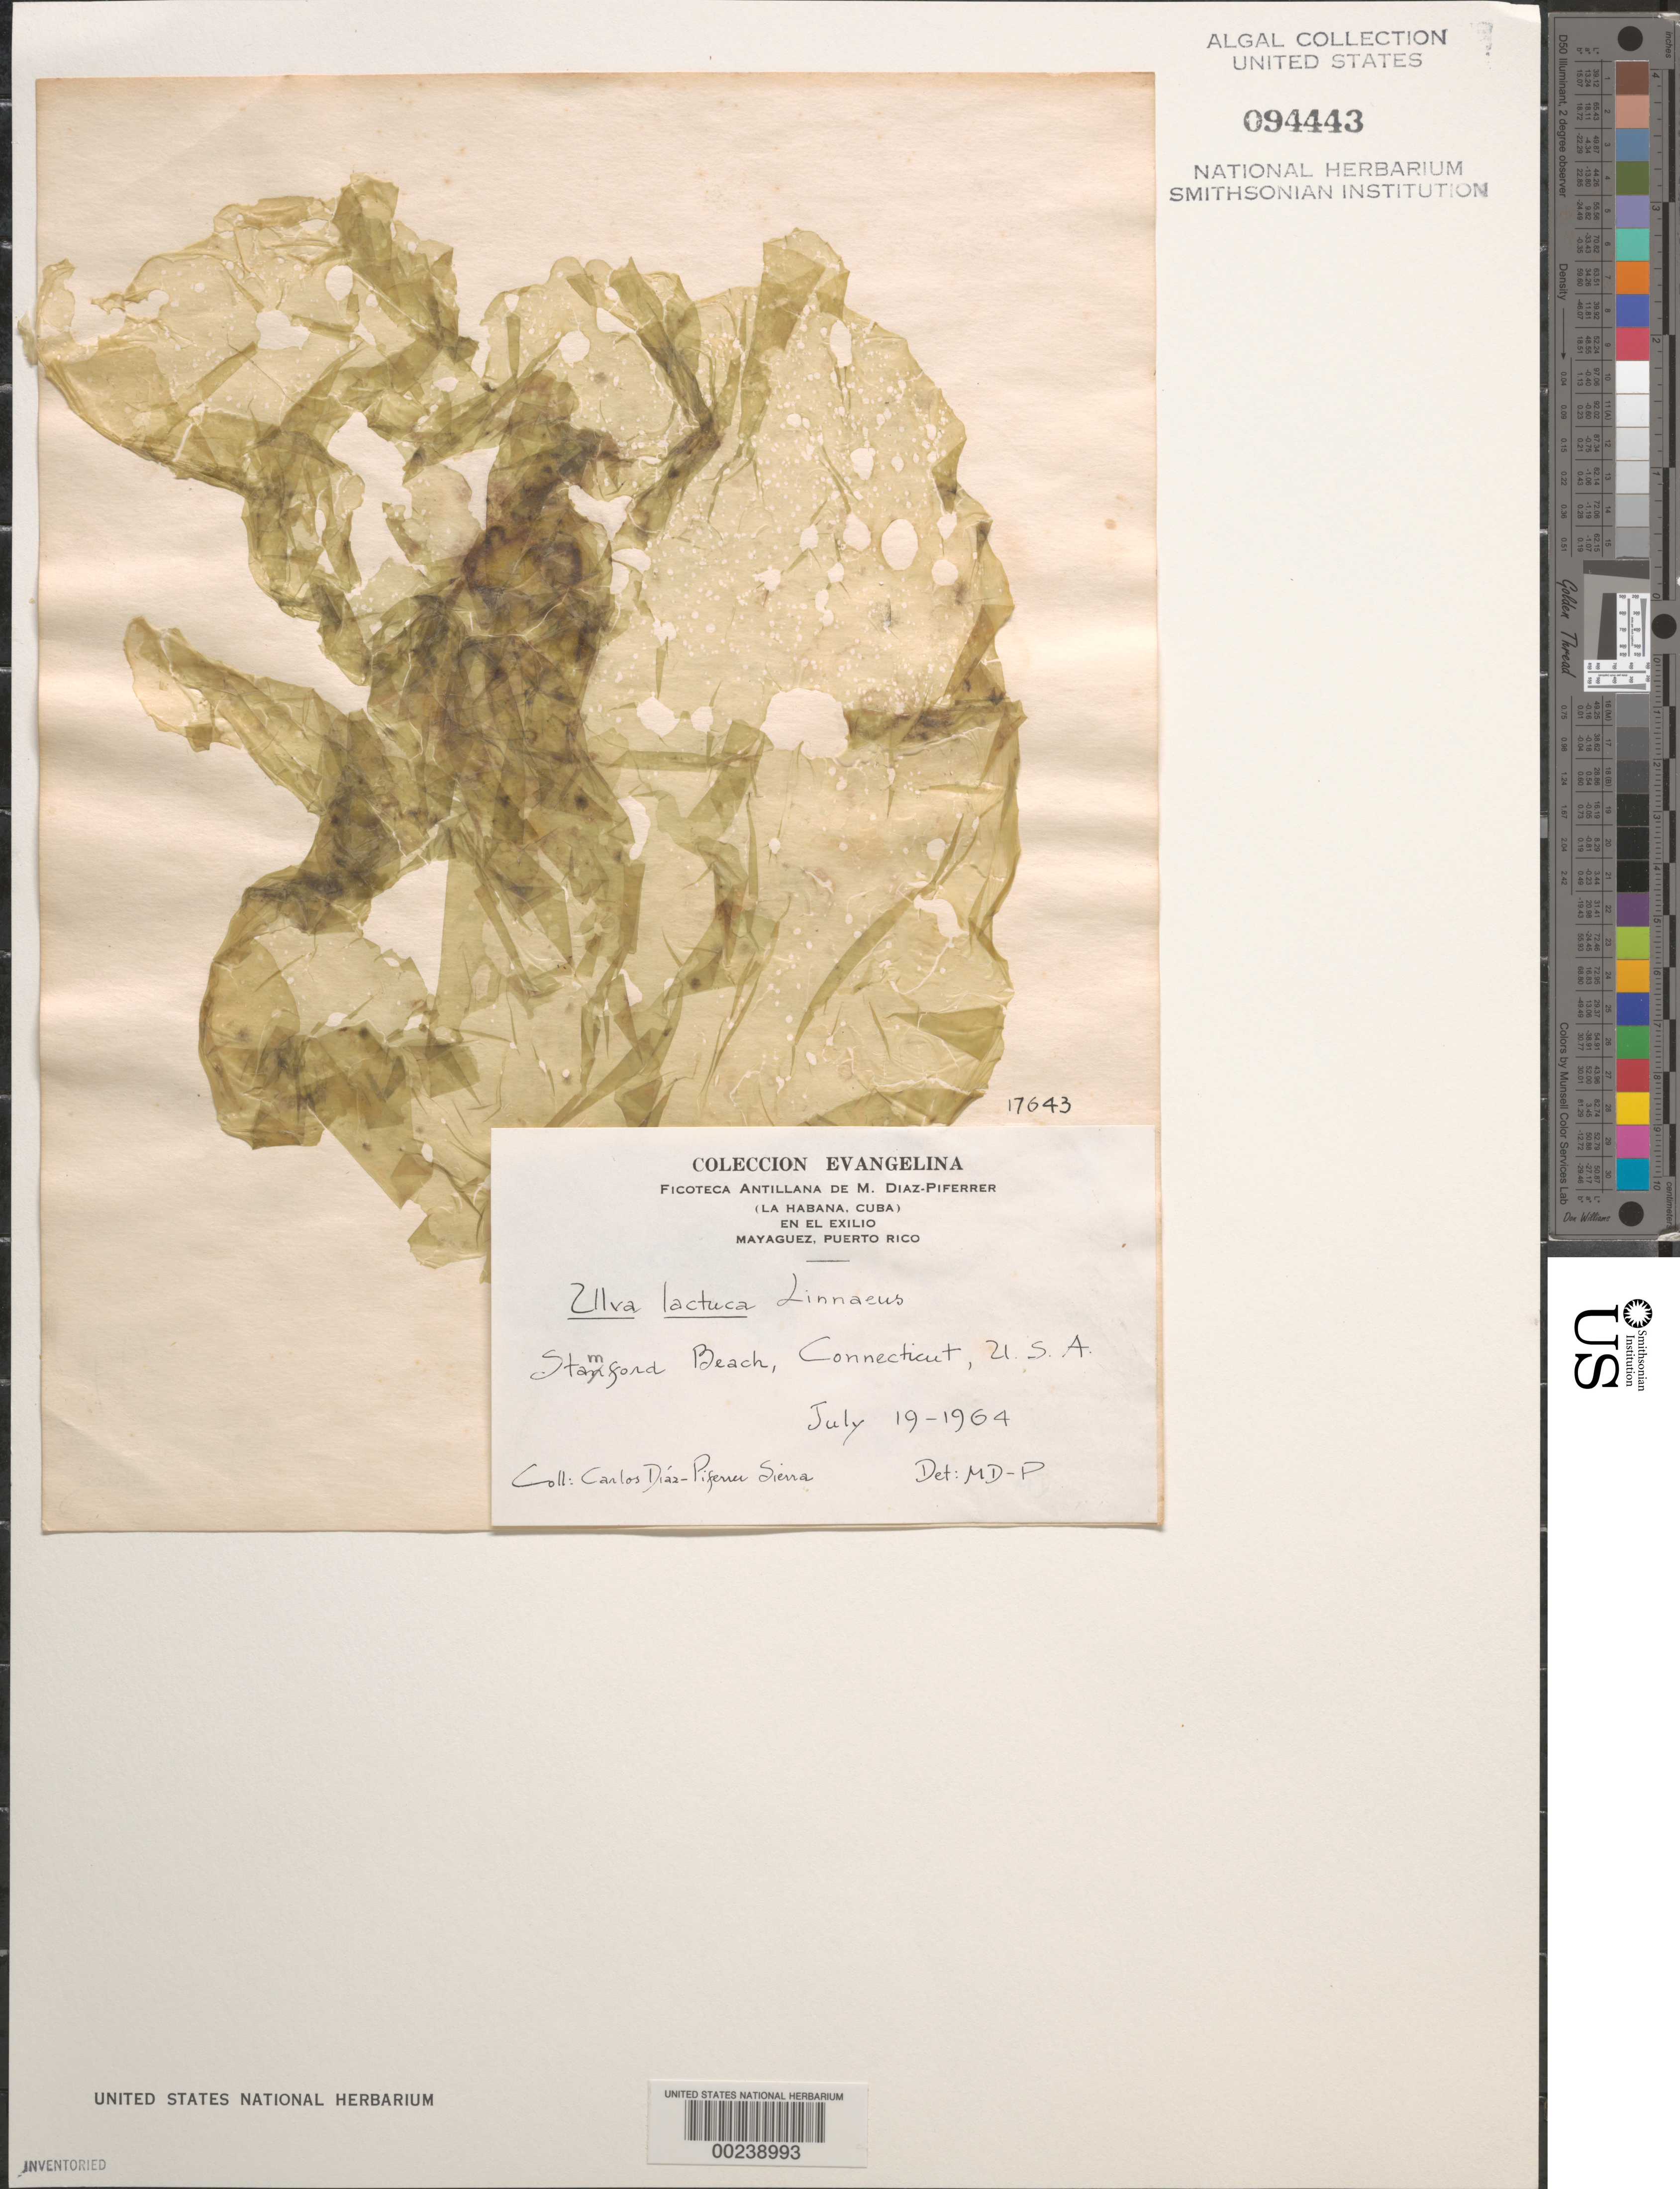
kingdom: Plantae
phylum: Chlorophyta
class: Ulvophyceae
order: Ulvales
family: Ulvaceae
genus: Ulva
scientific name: Ulva lactuca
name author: L.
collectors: C. Diaz-Piferrer Sierra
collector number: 17643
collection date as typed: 19 Jul 1964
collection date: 1964-07-19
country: United States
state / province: Connecticut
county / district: Fairfield County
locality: Stamford Beach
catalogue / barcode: US 94443